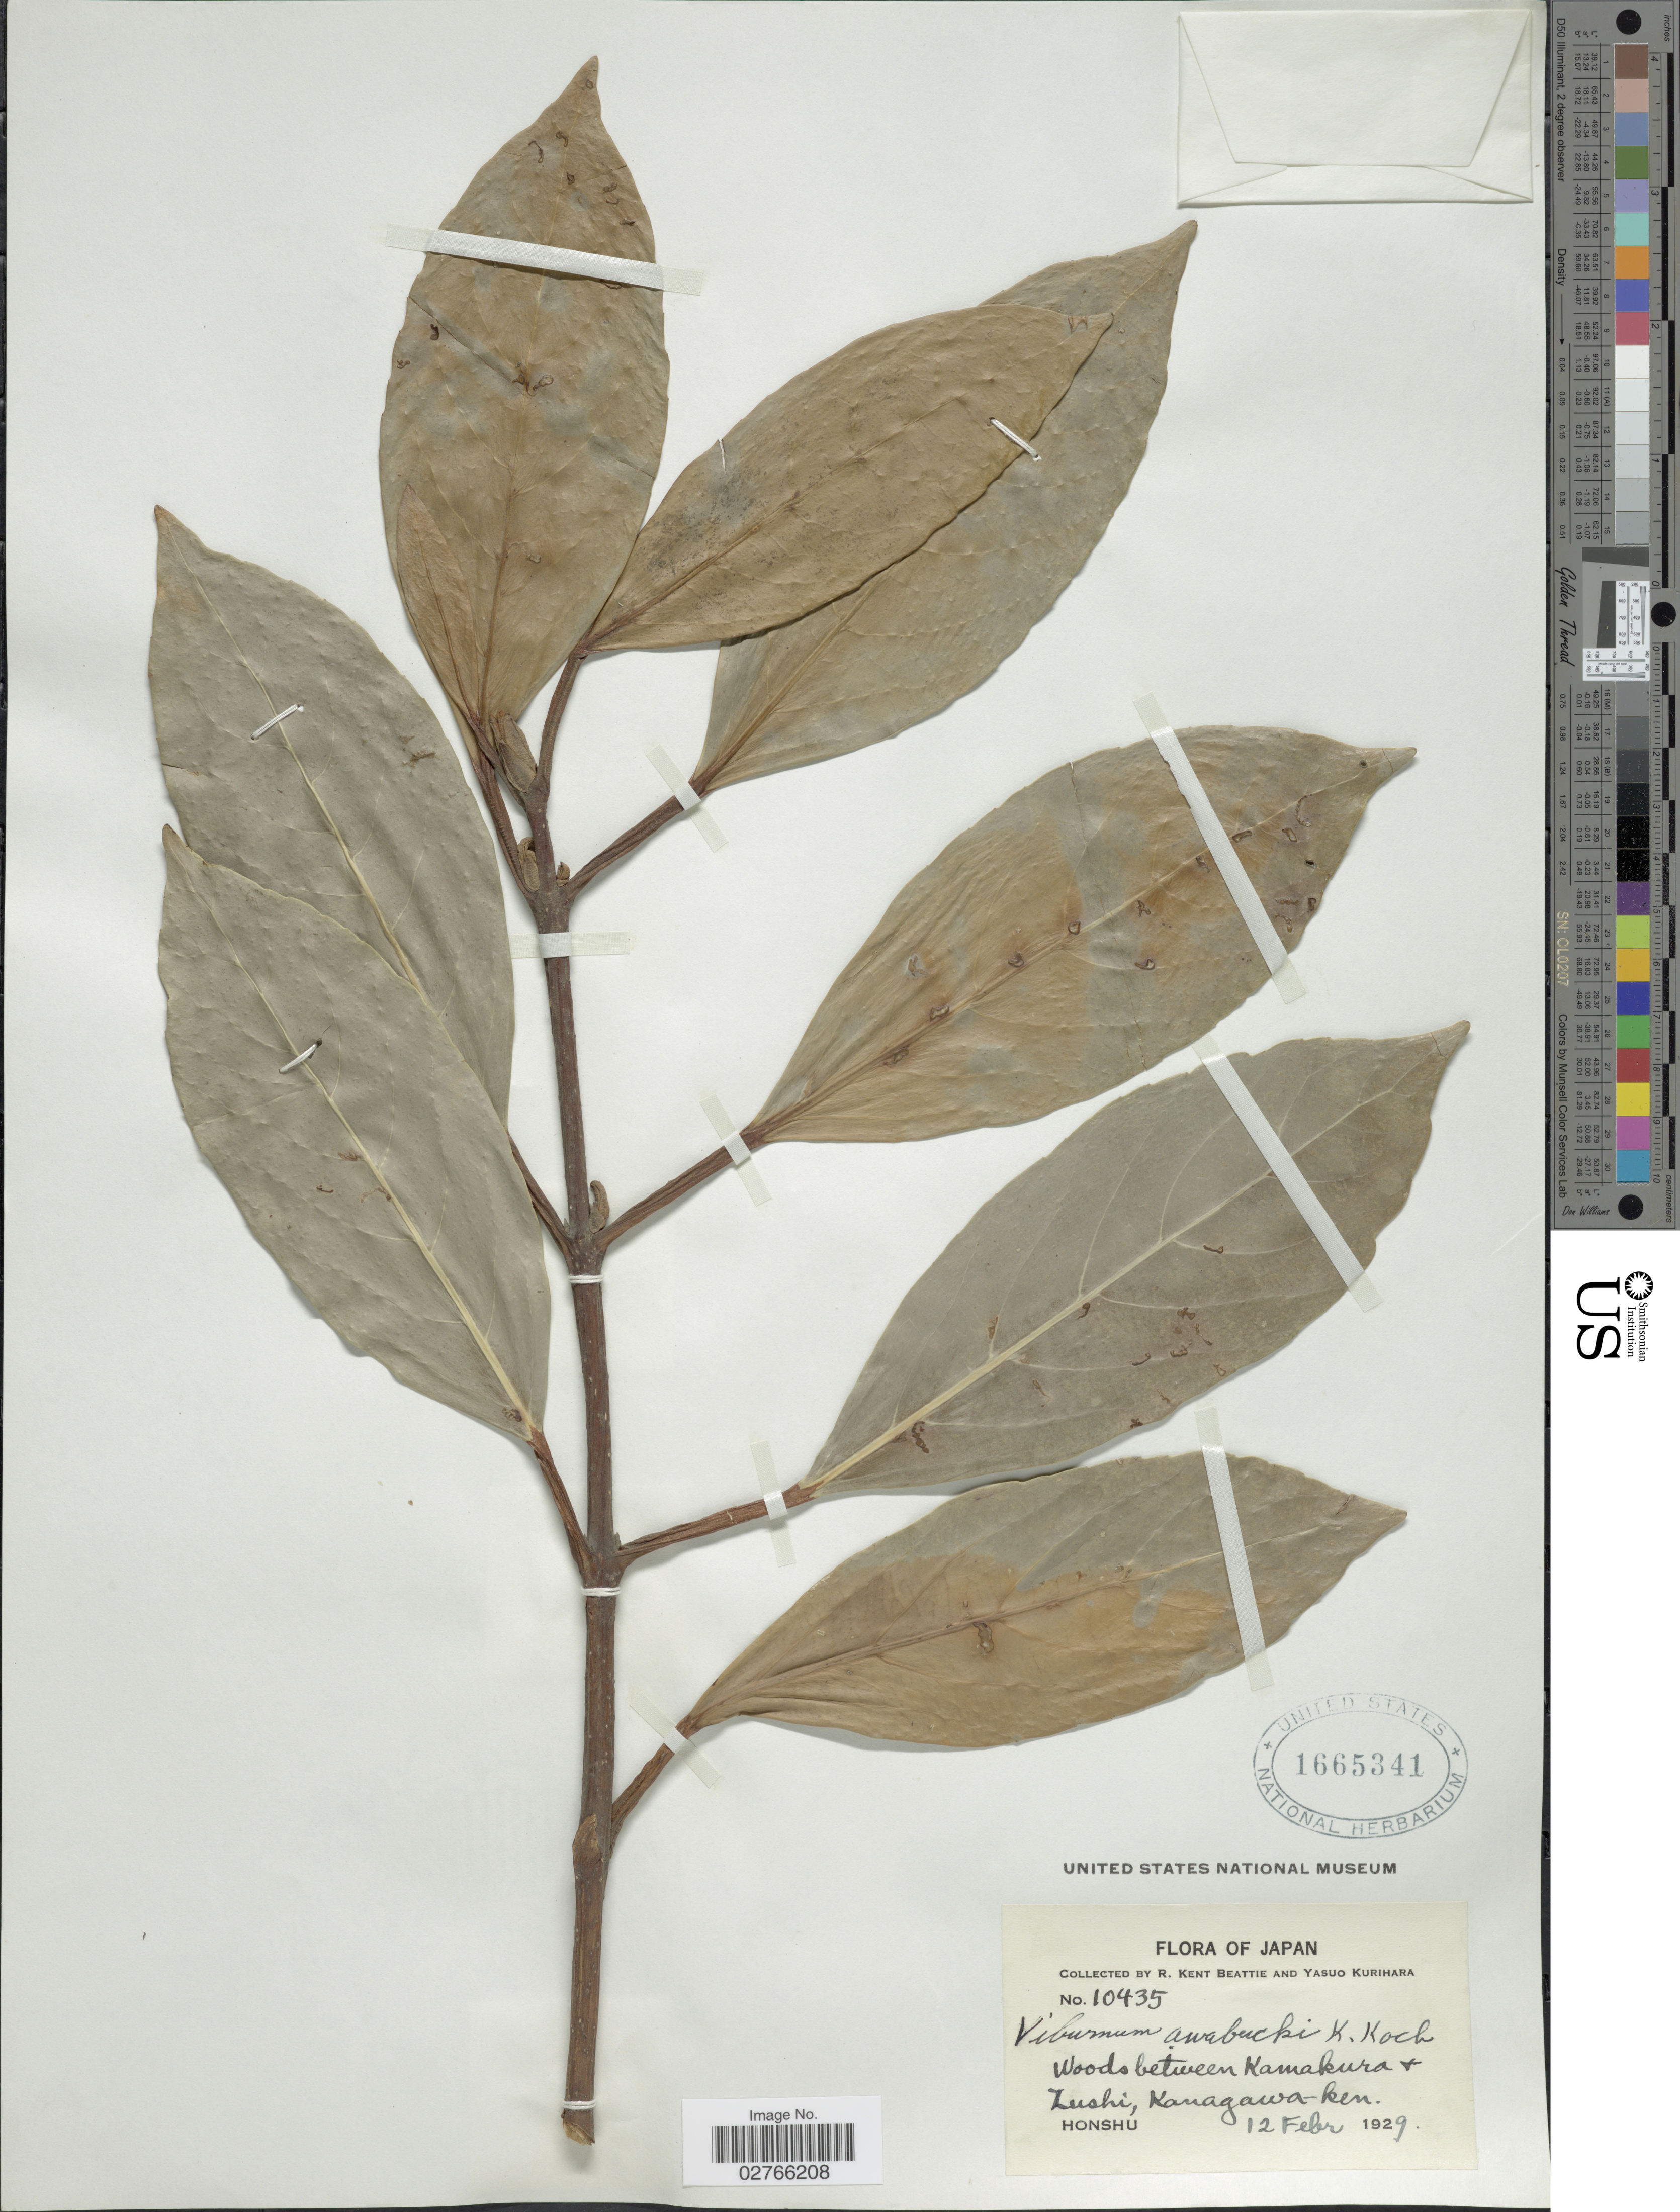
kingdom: Plantae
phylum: Tracheophyta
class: Magnoliopsida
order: Dipsacales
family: Viburnaceae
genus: Viburnum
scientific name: Viburnum odoratissimum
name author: Ker Gawl.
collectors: R. K. Beattie & Y. Kurihara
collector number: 10435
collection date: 1929-02-12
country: Japan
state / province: Kanagawa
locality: Woods between Kamakura & Lushi, Kanagawa-ken, Honshu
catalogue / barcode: US 1665341